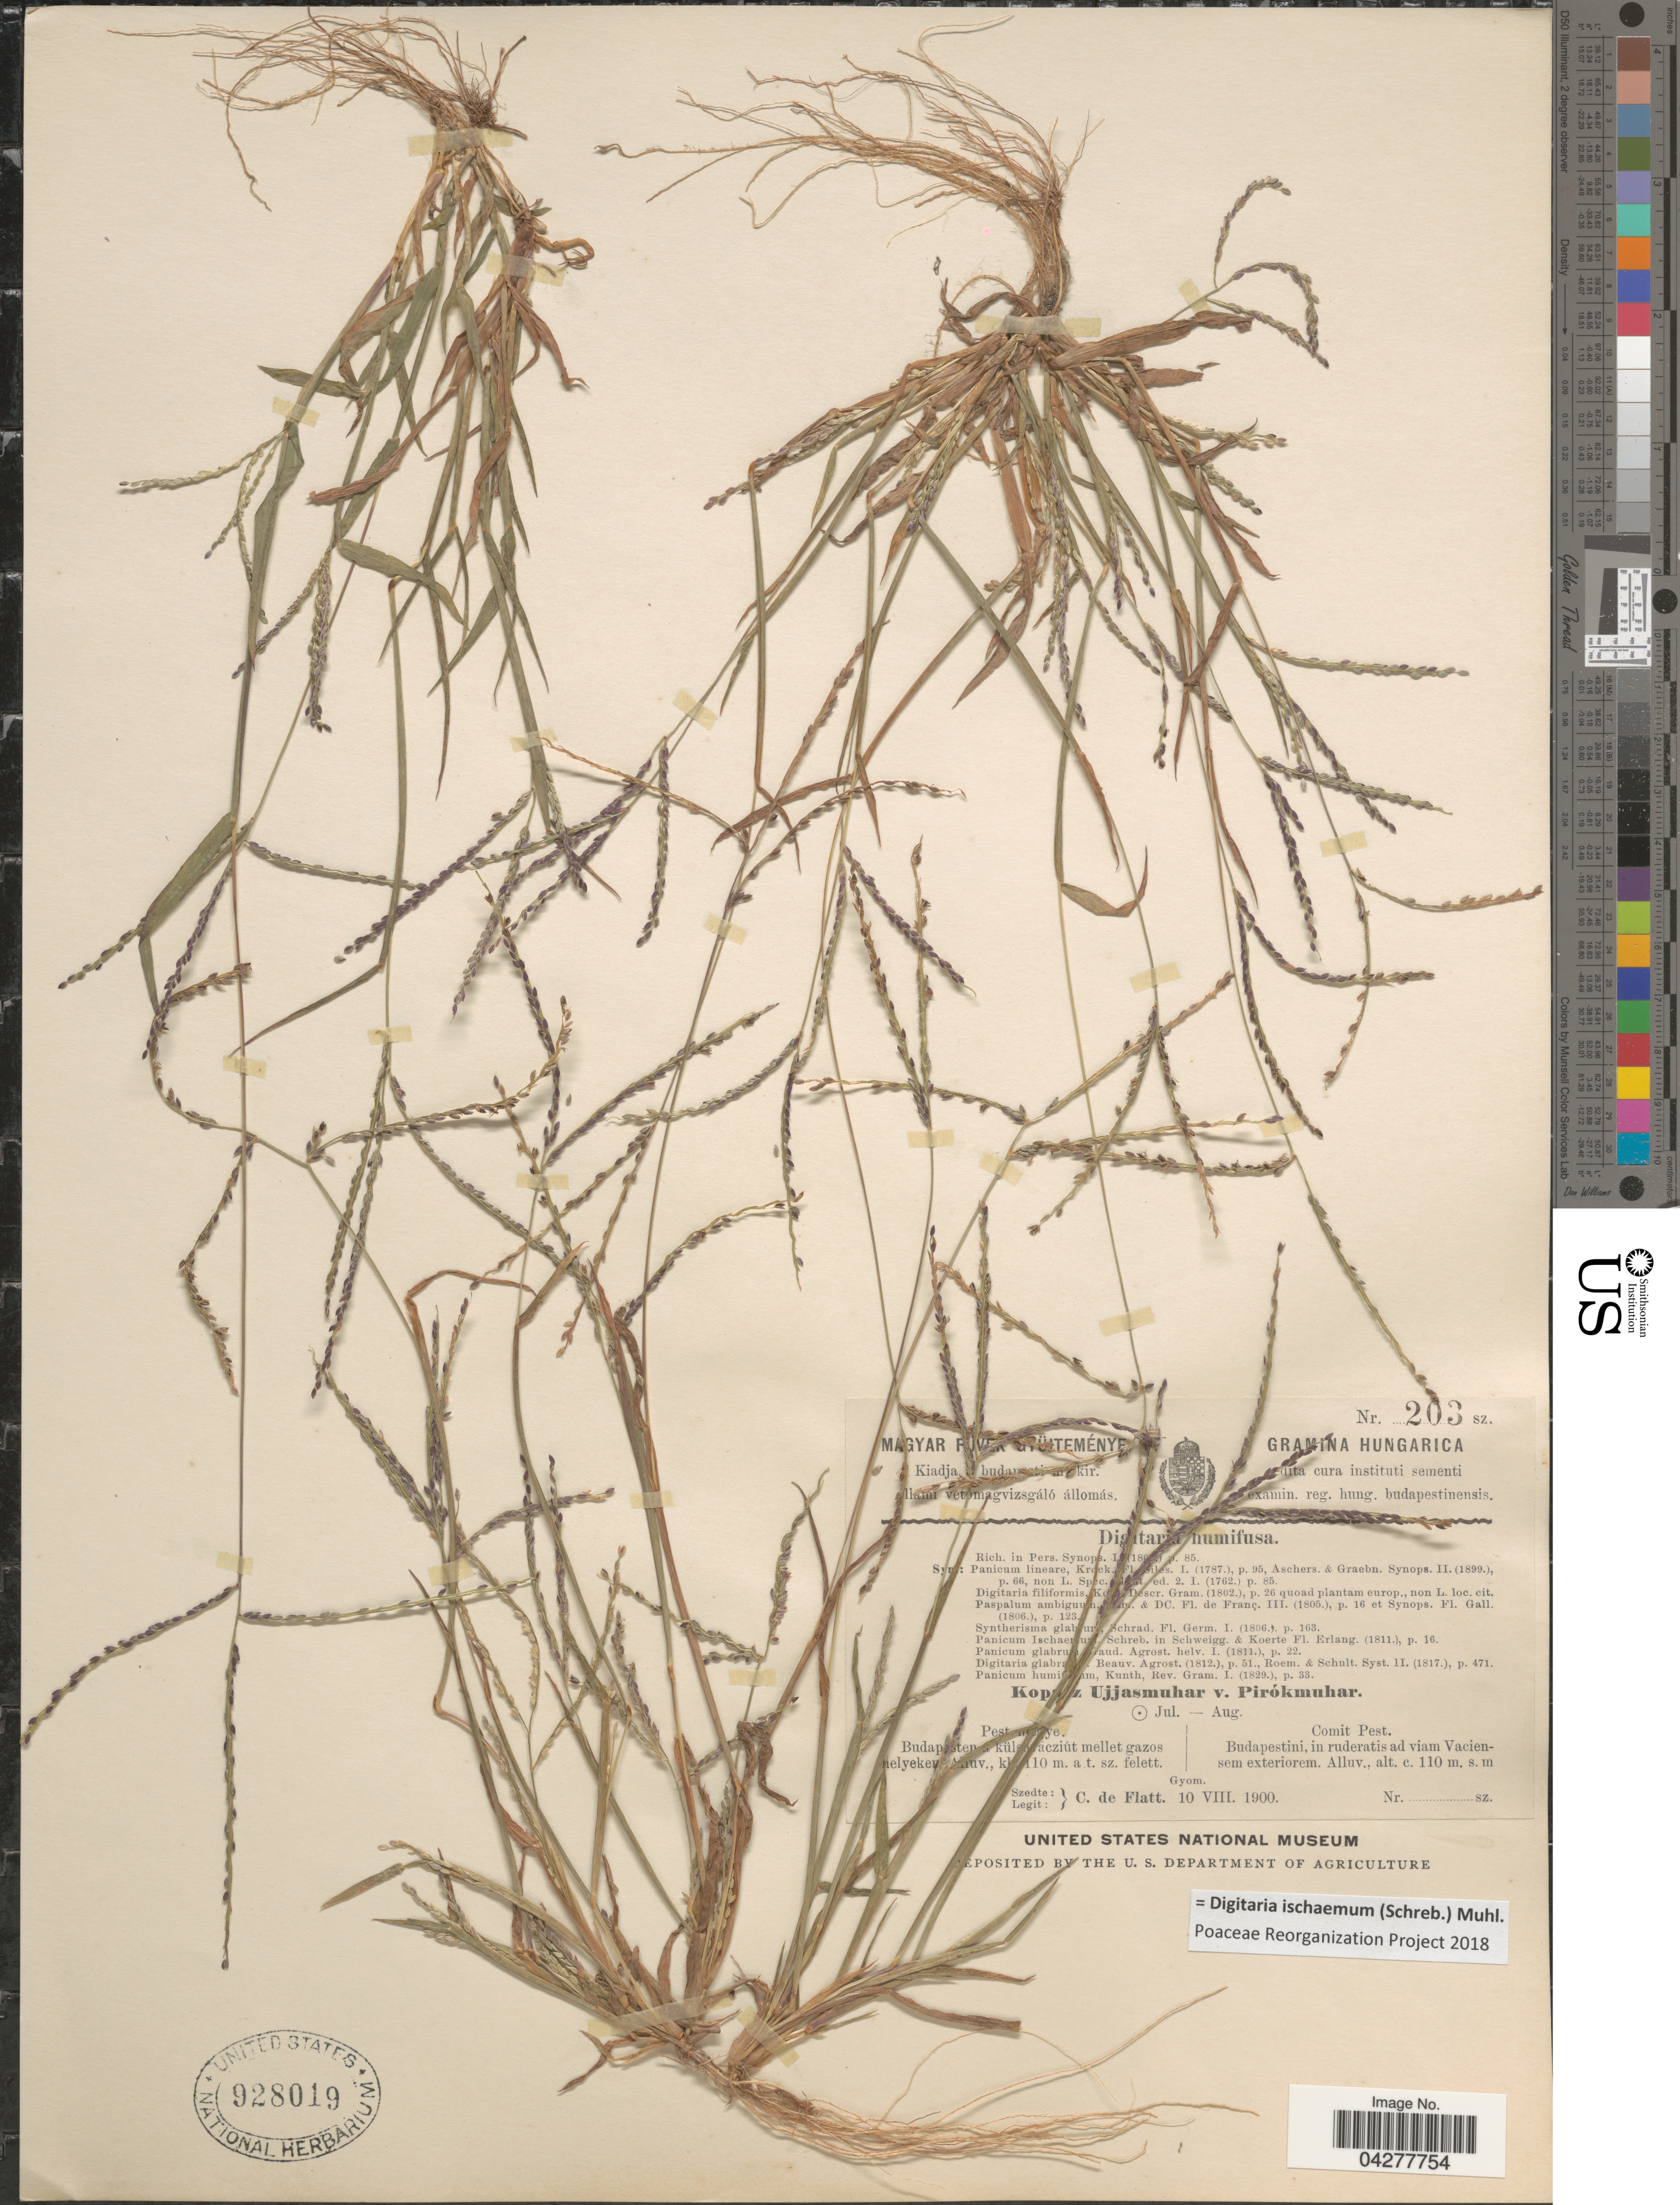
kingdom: Plantae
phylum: Tracheophyta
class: Liliopsida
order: Poales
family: Poaceae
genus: Digitaria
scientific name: Digitaria ischaemum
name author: (Schreber) Schreber ex Muhl.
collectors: C. de Flatt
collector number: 203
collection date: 1900-08-10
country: Hungary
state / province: Pest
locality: Hungarica. Comit. Pest. Budapestini, in ruderatis ad viam Vaciensem exteriorem.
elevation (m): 110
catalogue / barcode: US 928019